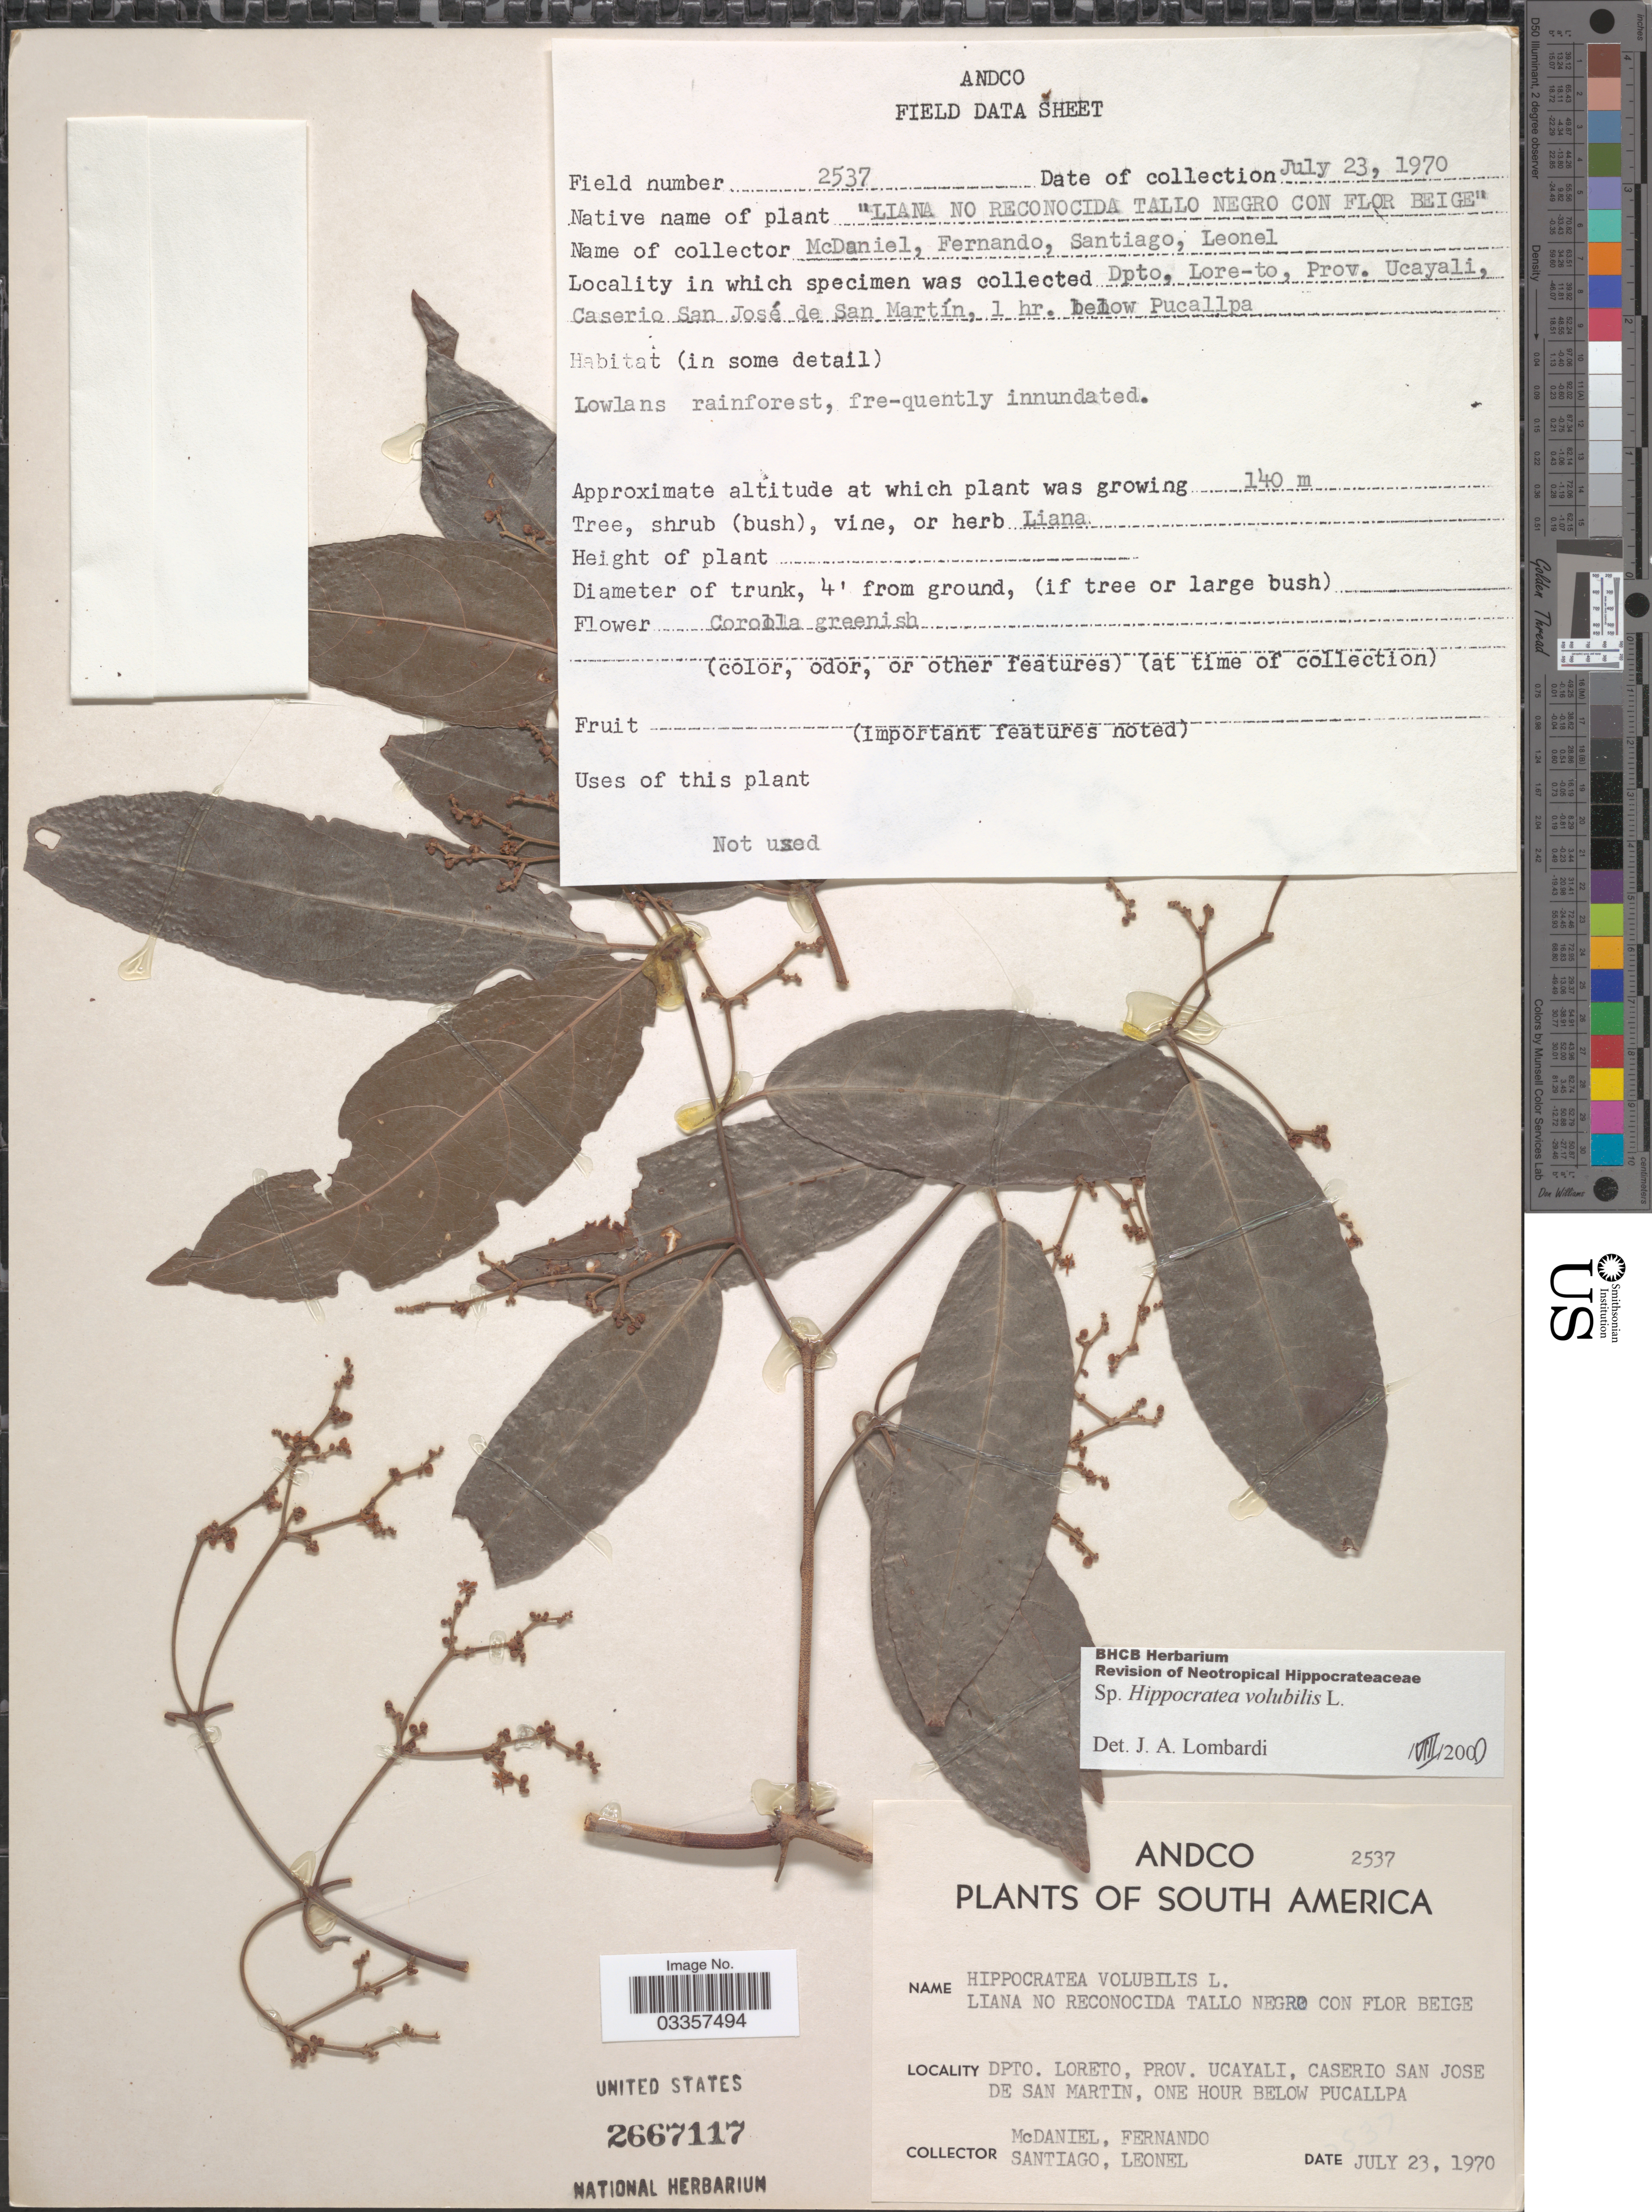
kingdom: Plantae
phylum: Tracheophyta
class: Magnoliopsida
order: Celastrales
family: Celastraceae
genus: Hippocratea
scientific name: Hippocratea volubilis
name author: L.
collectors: -- McDaniel, -- Fernando, -. Santiago & -- Leonel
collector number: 2537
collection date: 1970-07-23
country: Peru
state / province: Loreto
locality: Dpto. Loreto, Prov. Ucayali, Caserio San Jose de San Martin, one hour below Pucallpa.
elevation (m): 140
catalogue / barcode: US 2667117